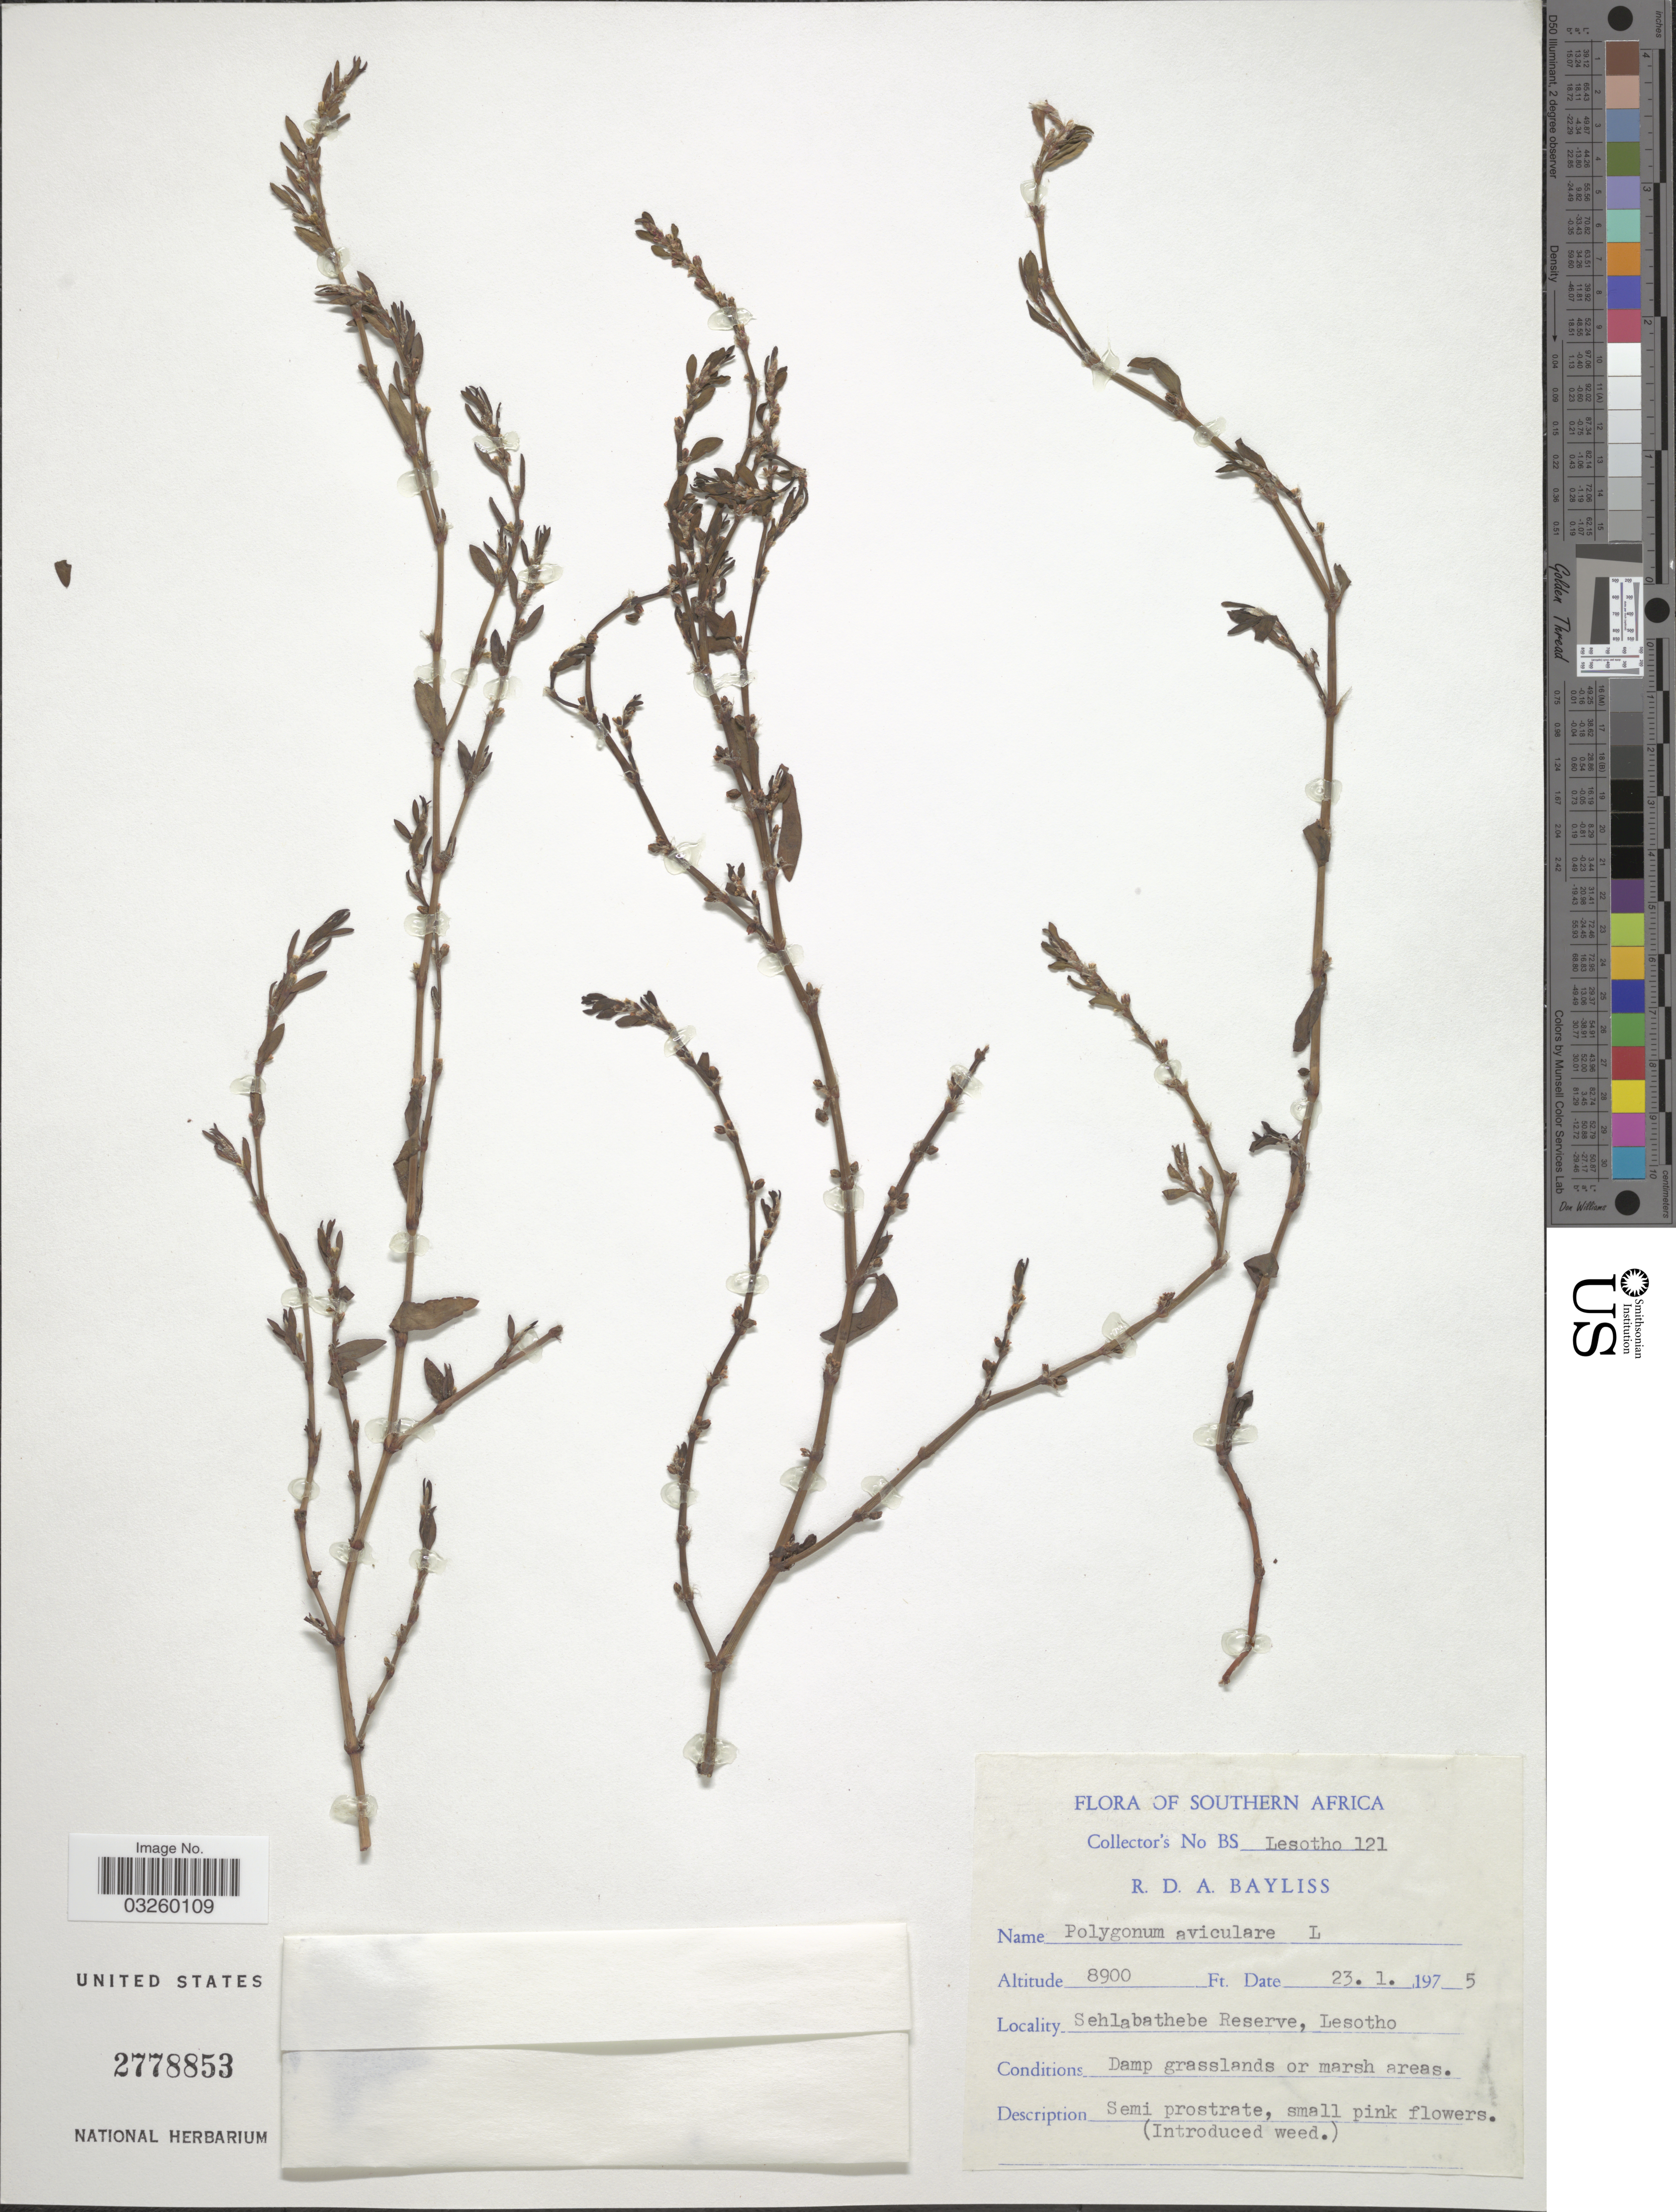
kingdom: Plantae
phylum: Tracheophyta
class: Magnoliopsida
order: Caryophyllales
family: Polygonaceae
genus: Polygonum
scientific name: Polygonum aviculare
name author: L.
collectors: R. Bayliss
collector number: BS Lesotho121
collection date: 1975-01-23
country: Lesotho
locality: Southern Africa. Sehlabathebe Reserve, Lesotho.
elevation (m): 2713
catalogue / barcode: US 2778853